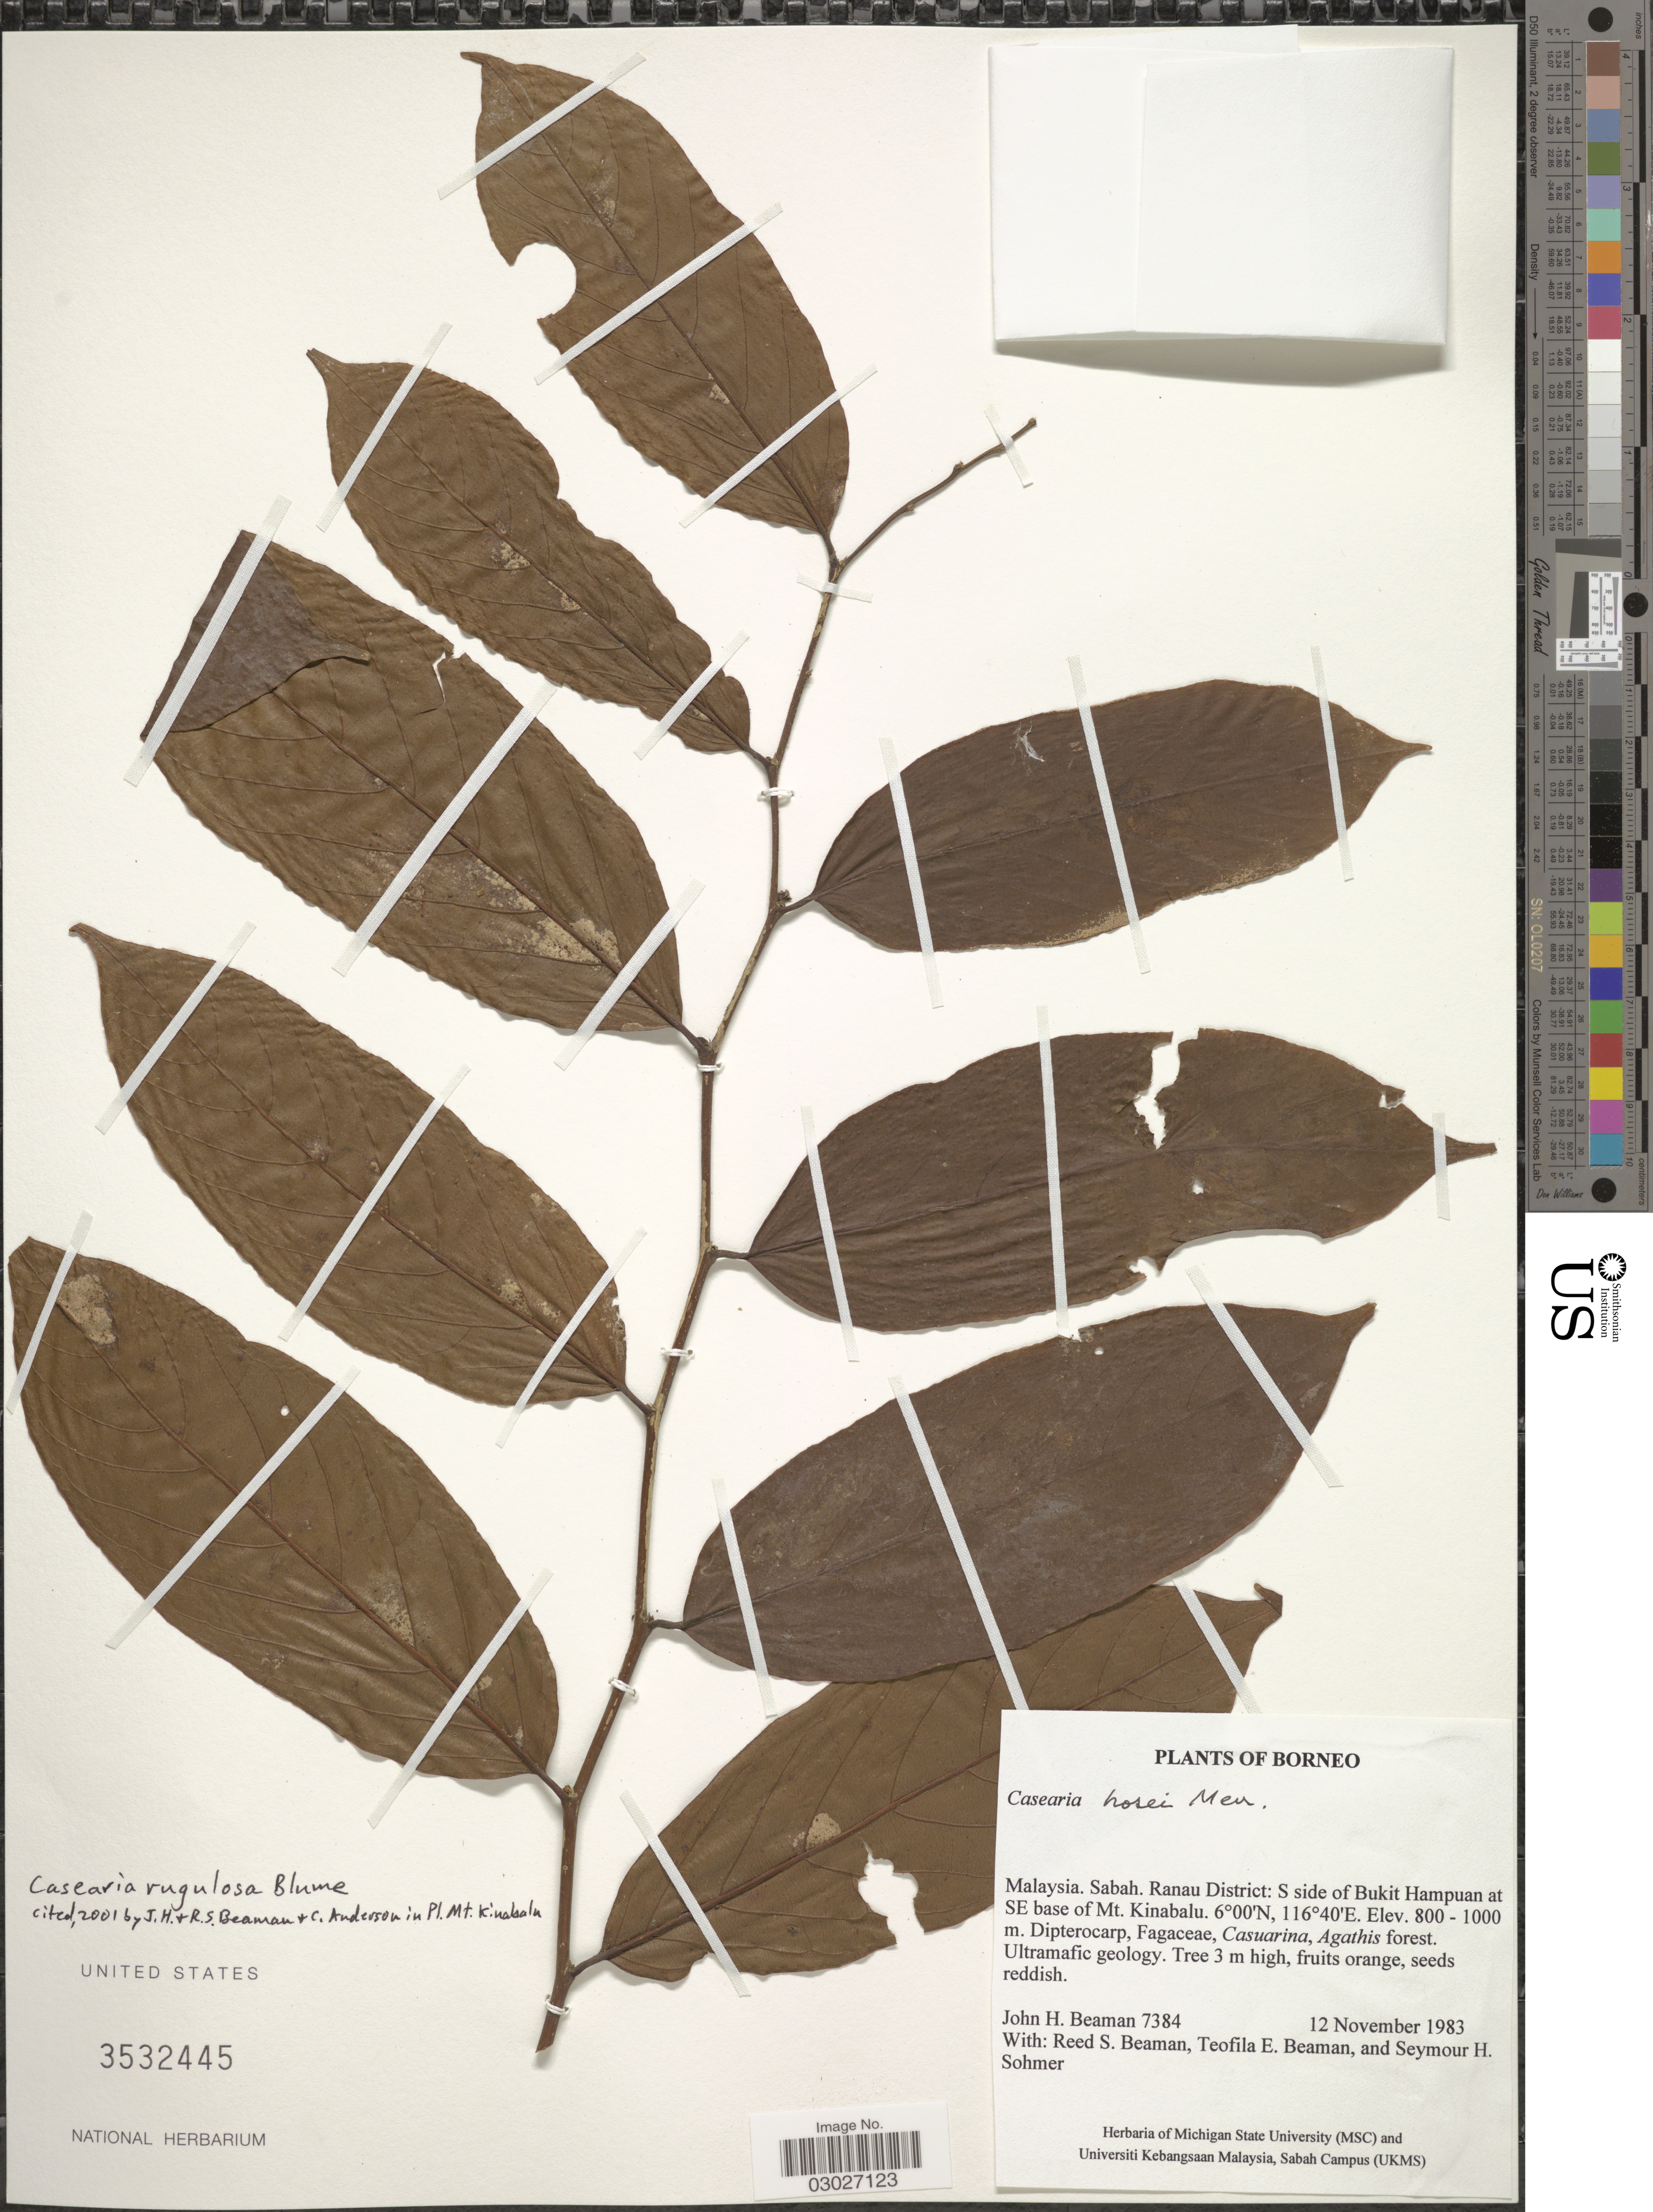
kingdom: Plantae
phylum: Tracheophyta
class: Magnoliopsida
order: Malpighiales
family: Salicaceae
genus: Casearia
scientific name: Casearia rugulosa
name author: Blume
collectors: J. H. Beaman, R. S. Beaman, T. E. Beaman & S. H. Sohmer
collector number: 7384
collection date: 1983-11-12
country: Malaysia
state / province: Sabah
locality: Borneo. Ranau District: S side of Bukit Hampuan at SE base of Mt. Kinabalu.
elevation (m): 800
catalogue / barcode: US 3532445